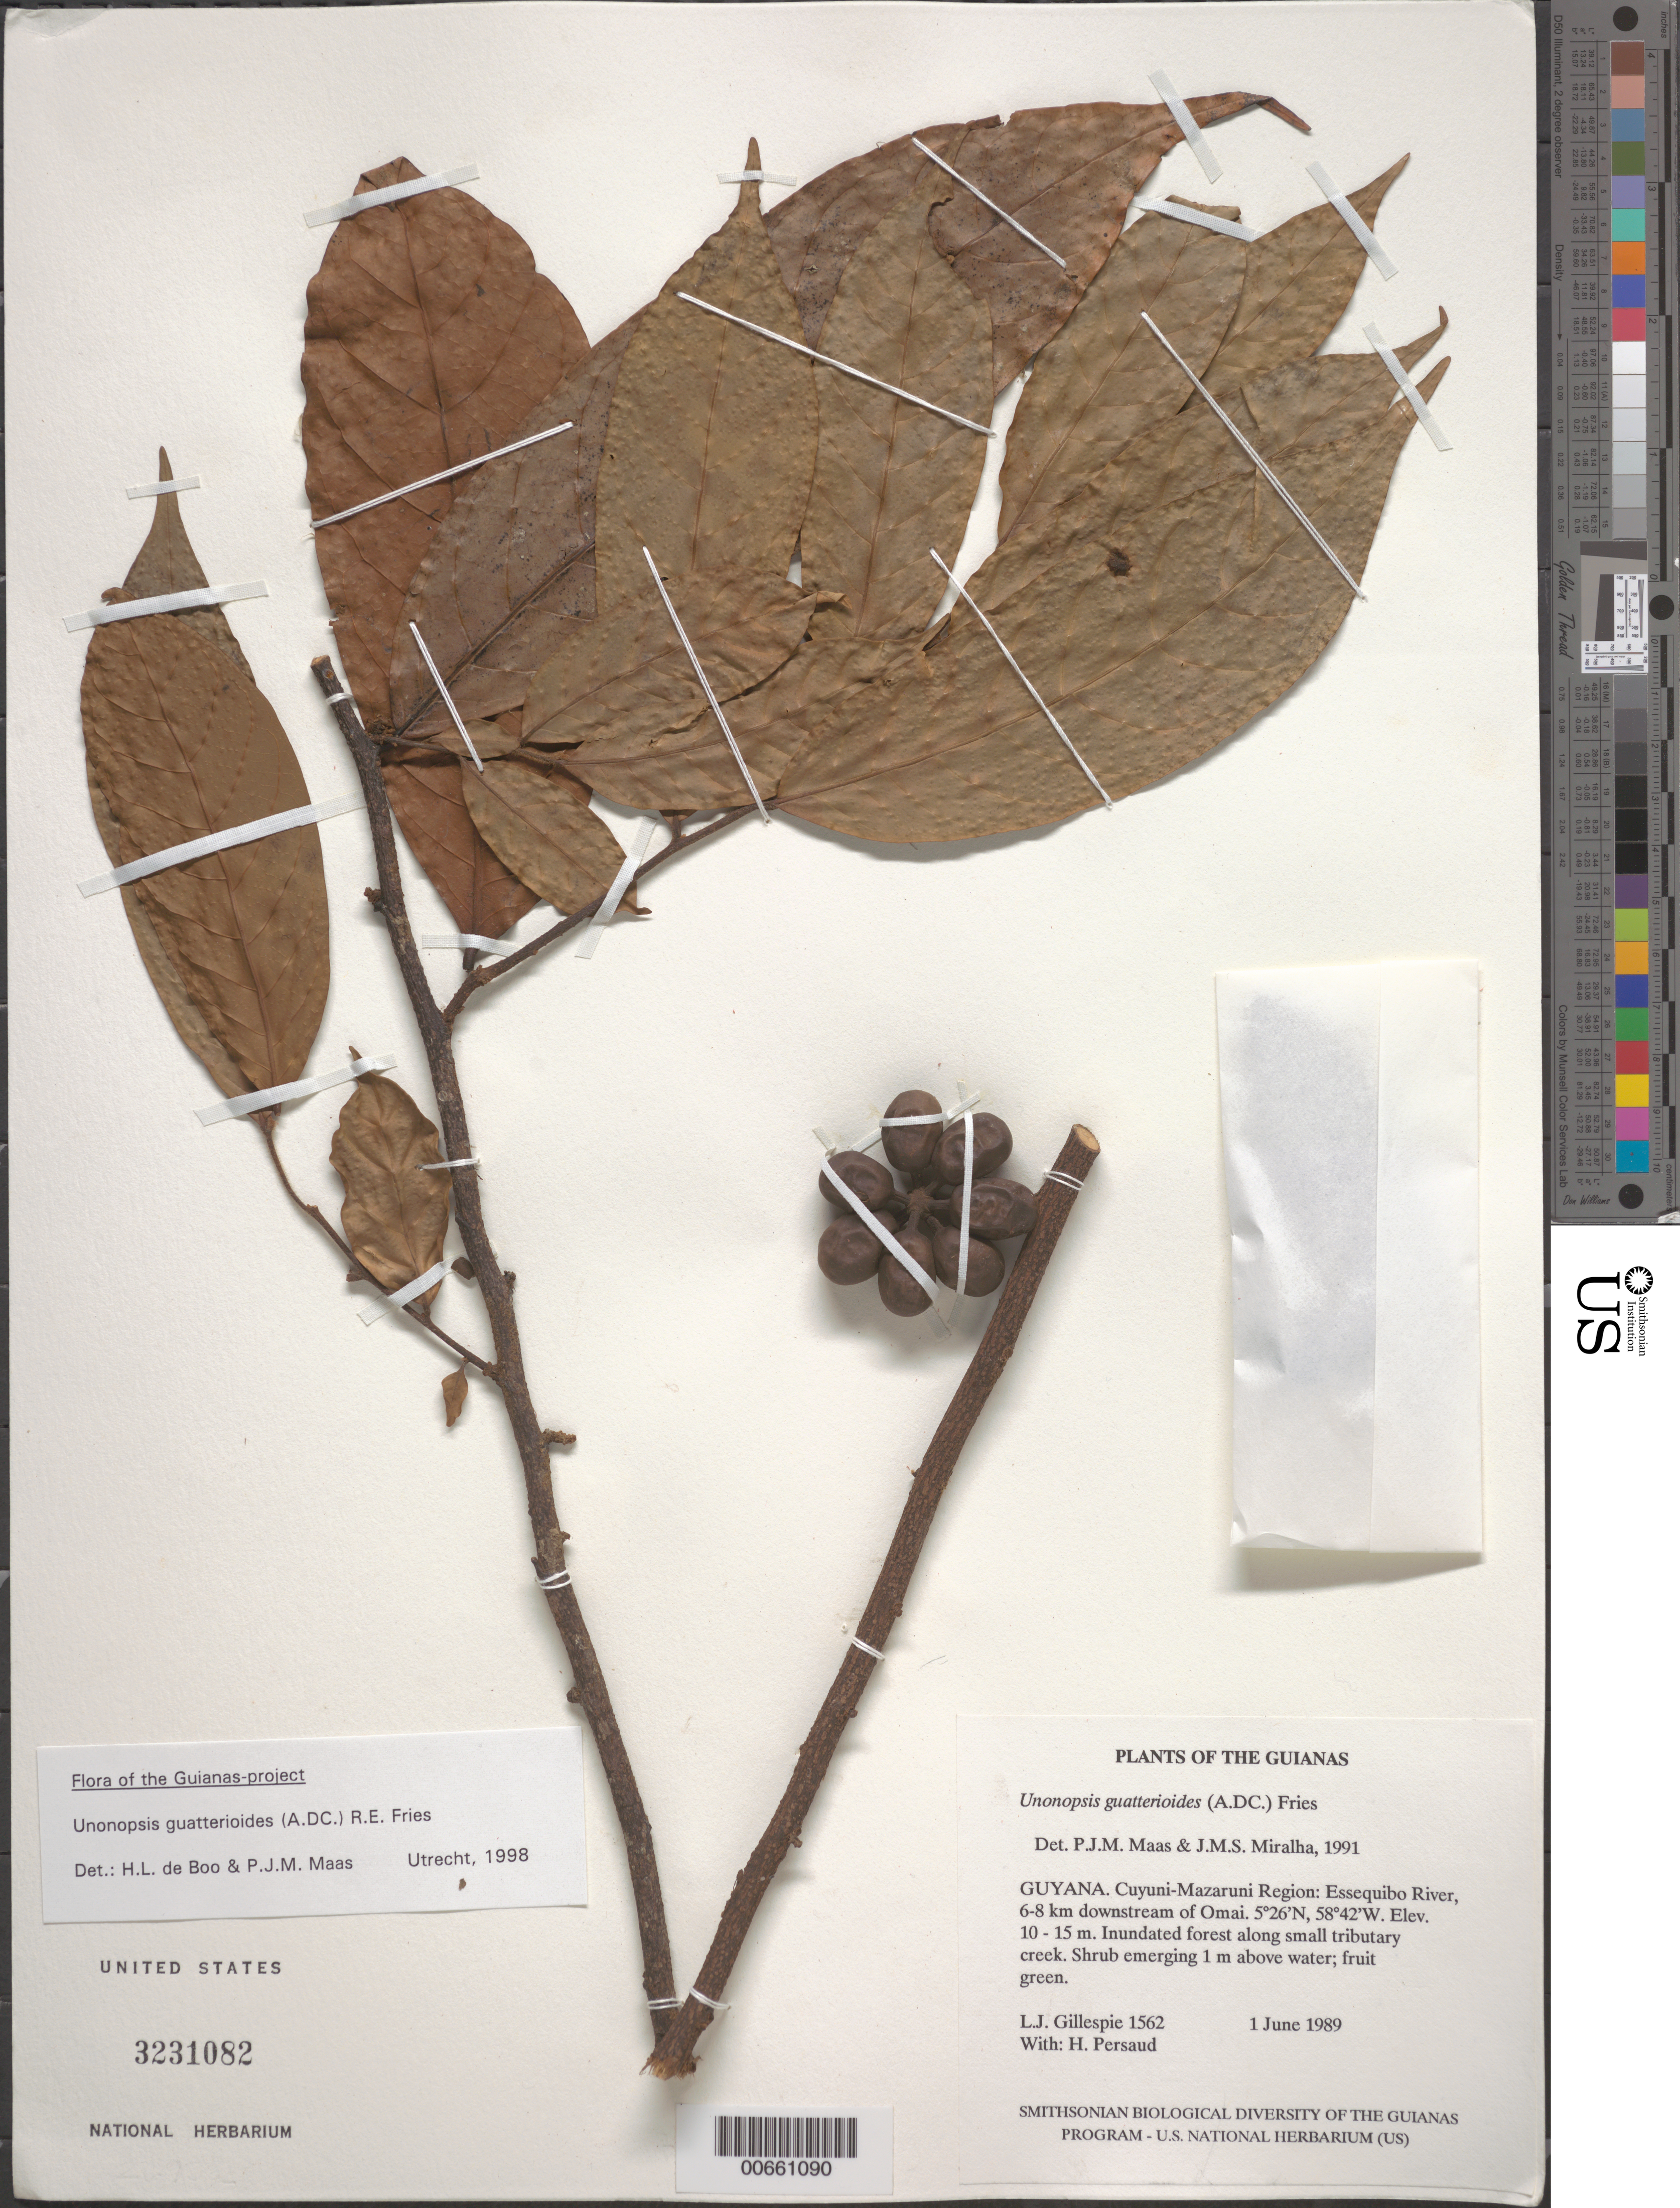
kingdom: Plantae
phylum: Tracheophyta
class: Magnoliopsida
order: Magnoliales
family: Annonaceae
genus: Unonopsis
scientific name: Unonopsis guatterioides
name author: (A. DC.) R.E. Fr.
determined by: de Boo, H. L.; Maas, P. J.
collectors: L. J. Gillespie & H. Persaud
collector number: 1562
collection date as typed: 1 June 1989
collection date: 1989-06-01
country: Guyana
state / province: Cuyuni-Mazaruni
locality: Essequibo River, 6-8 km downstream of Omai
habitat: Inundated forest along small tributary creek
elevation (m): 10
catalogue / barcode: US 3231082